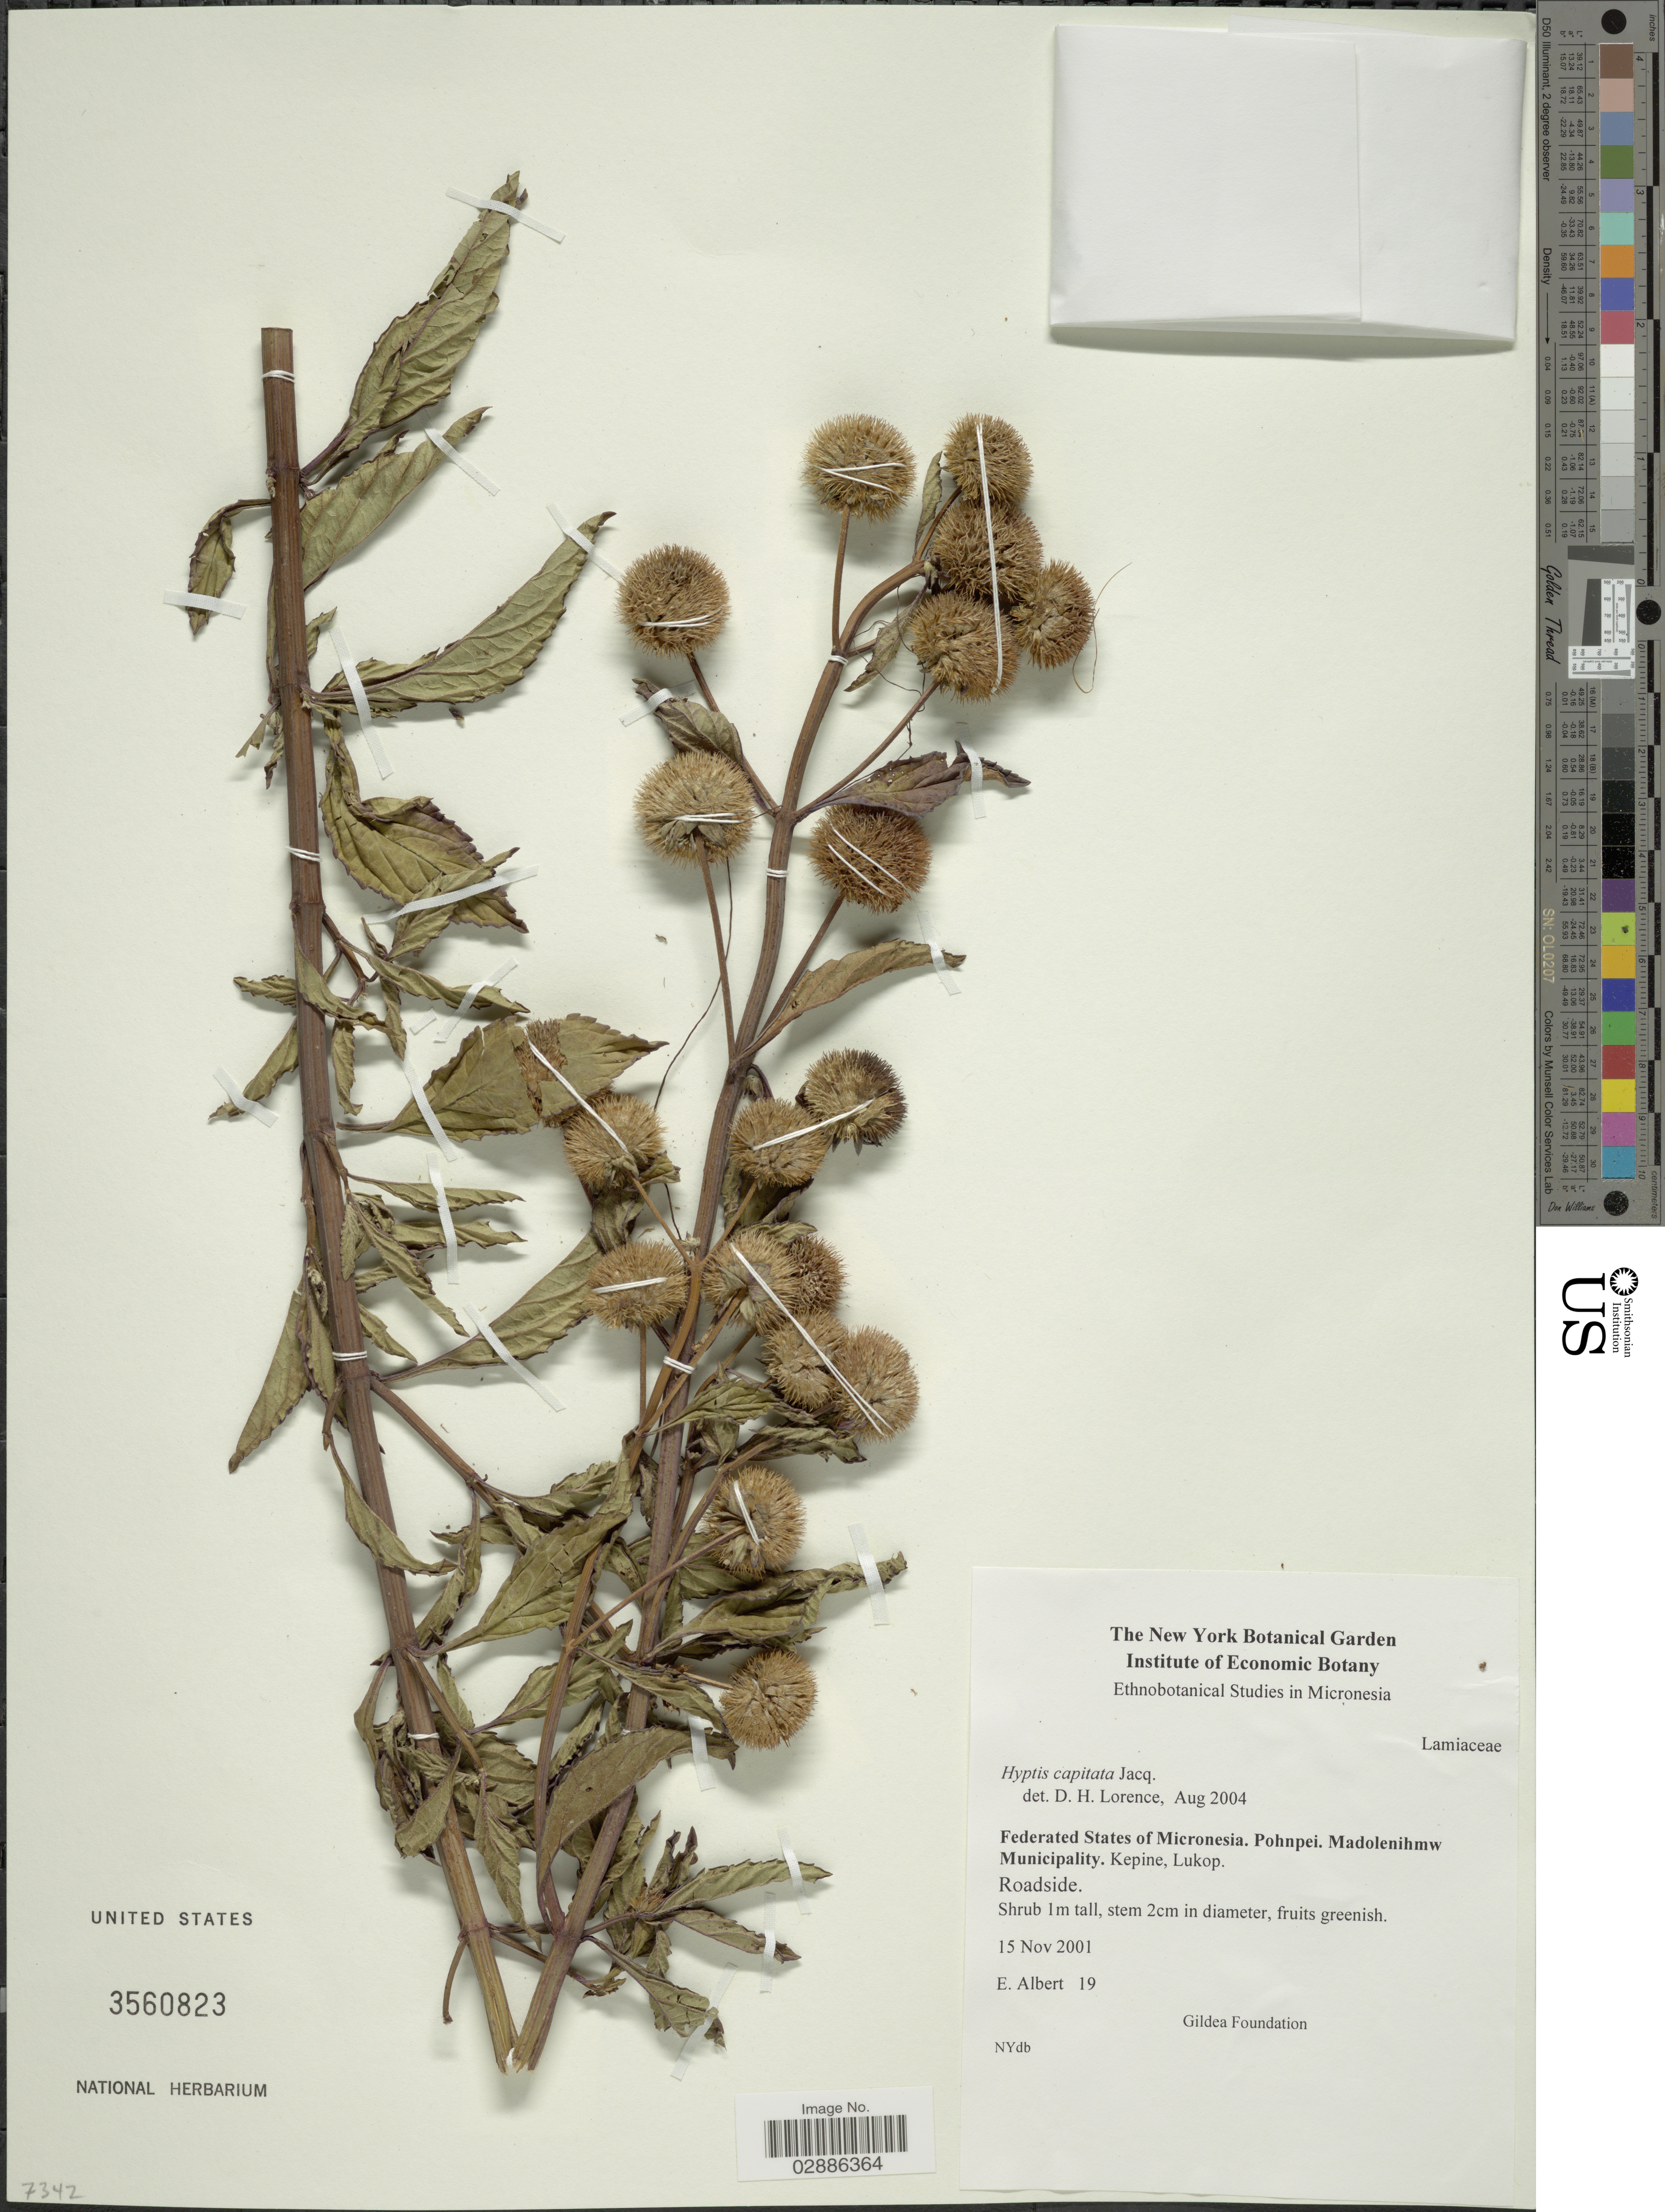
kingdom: Plantae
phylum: Tracheophyta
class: Magnoliopsida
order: Lamiales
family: Lamiaceae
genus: Hyptis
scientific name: Hyptis capitata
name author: Jacq.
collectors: E. Albert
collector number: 19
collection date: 2001-11-15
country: Micronesia, Federated States of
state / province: Pohnpei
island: Pohnpei [Ponape]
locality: Federated States of Micronesia, Pohnpei, Madolenihmw Municipality, Kepine, Lukop.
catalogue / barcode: US 3560823